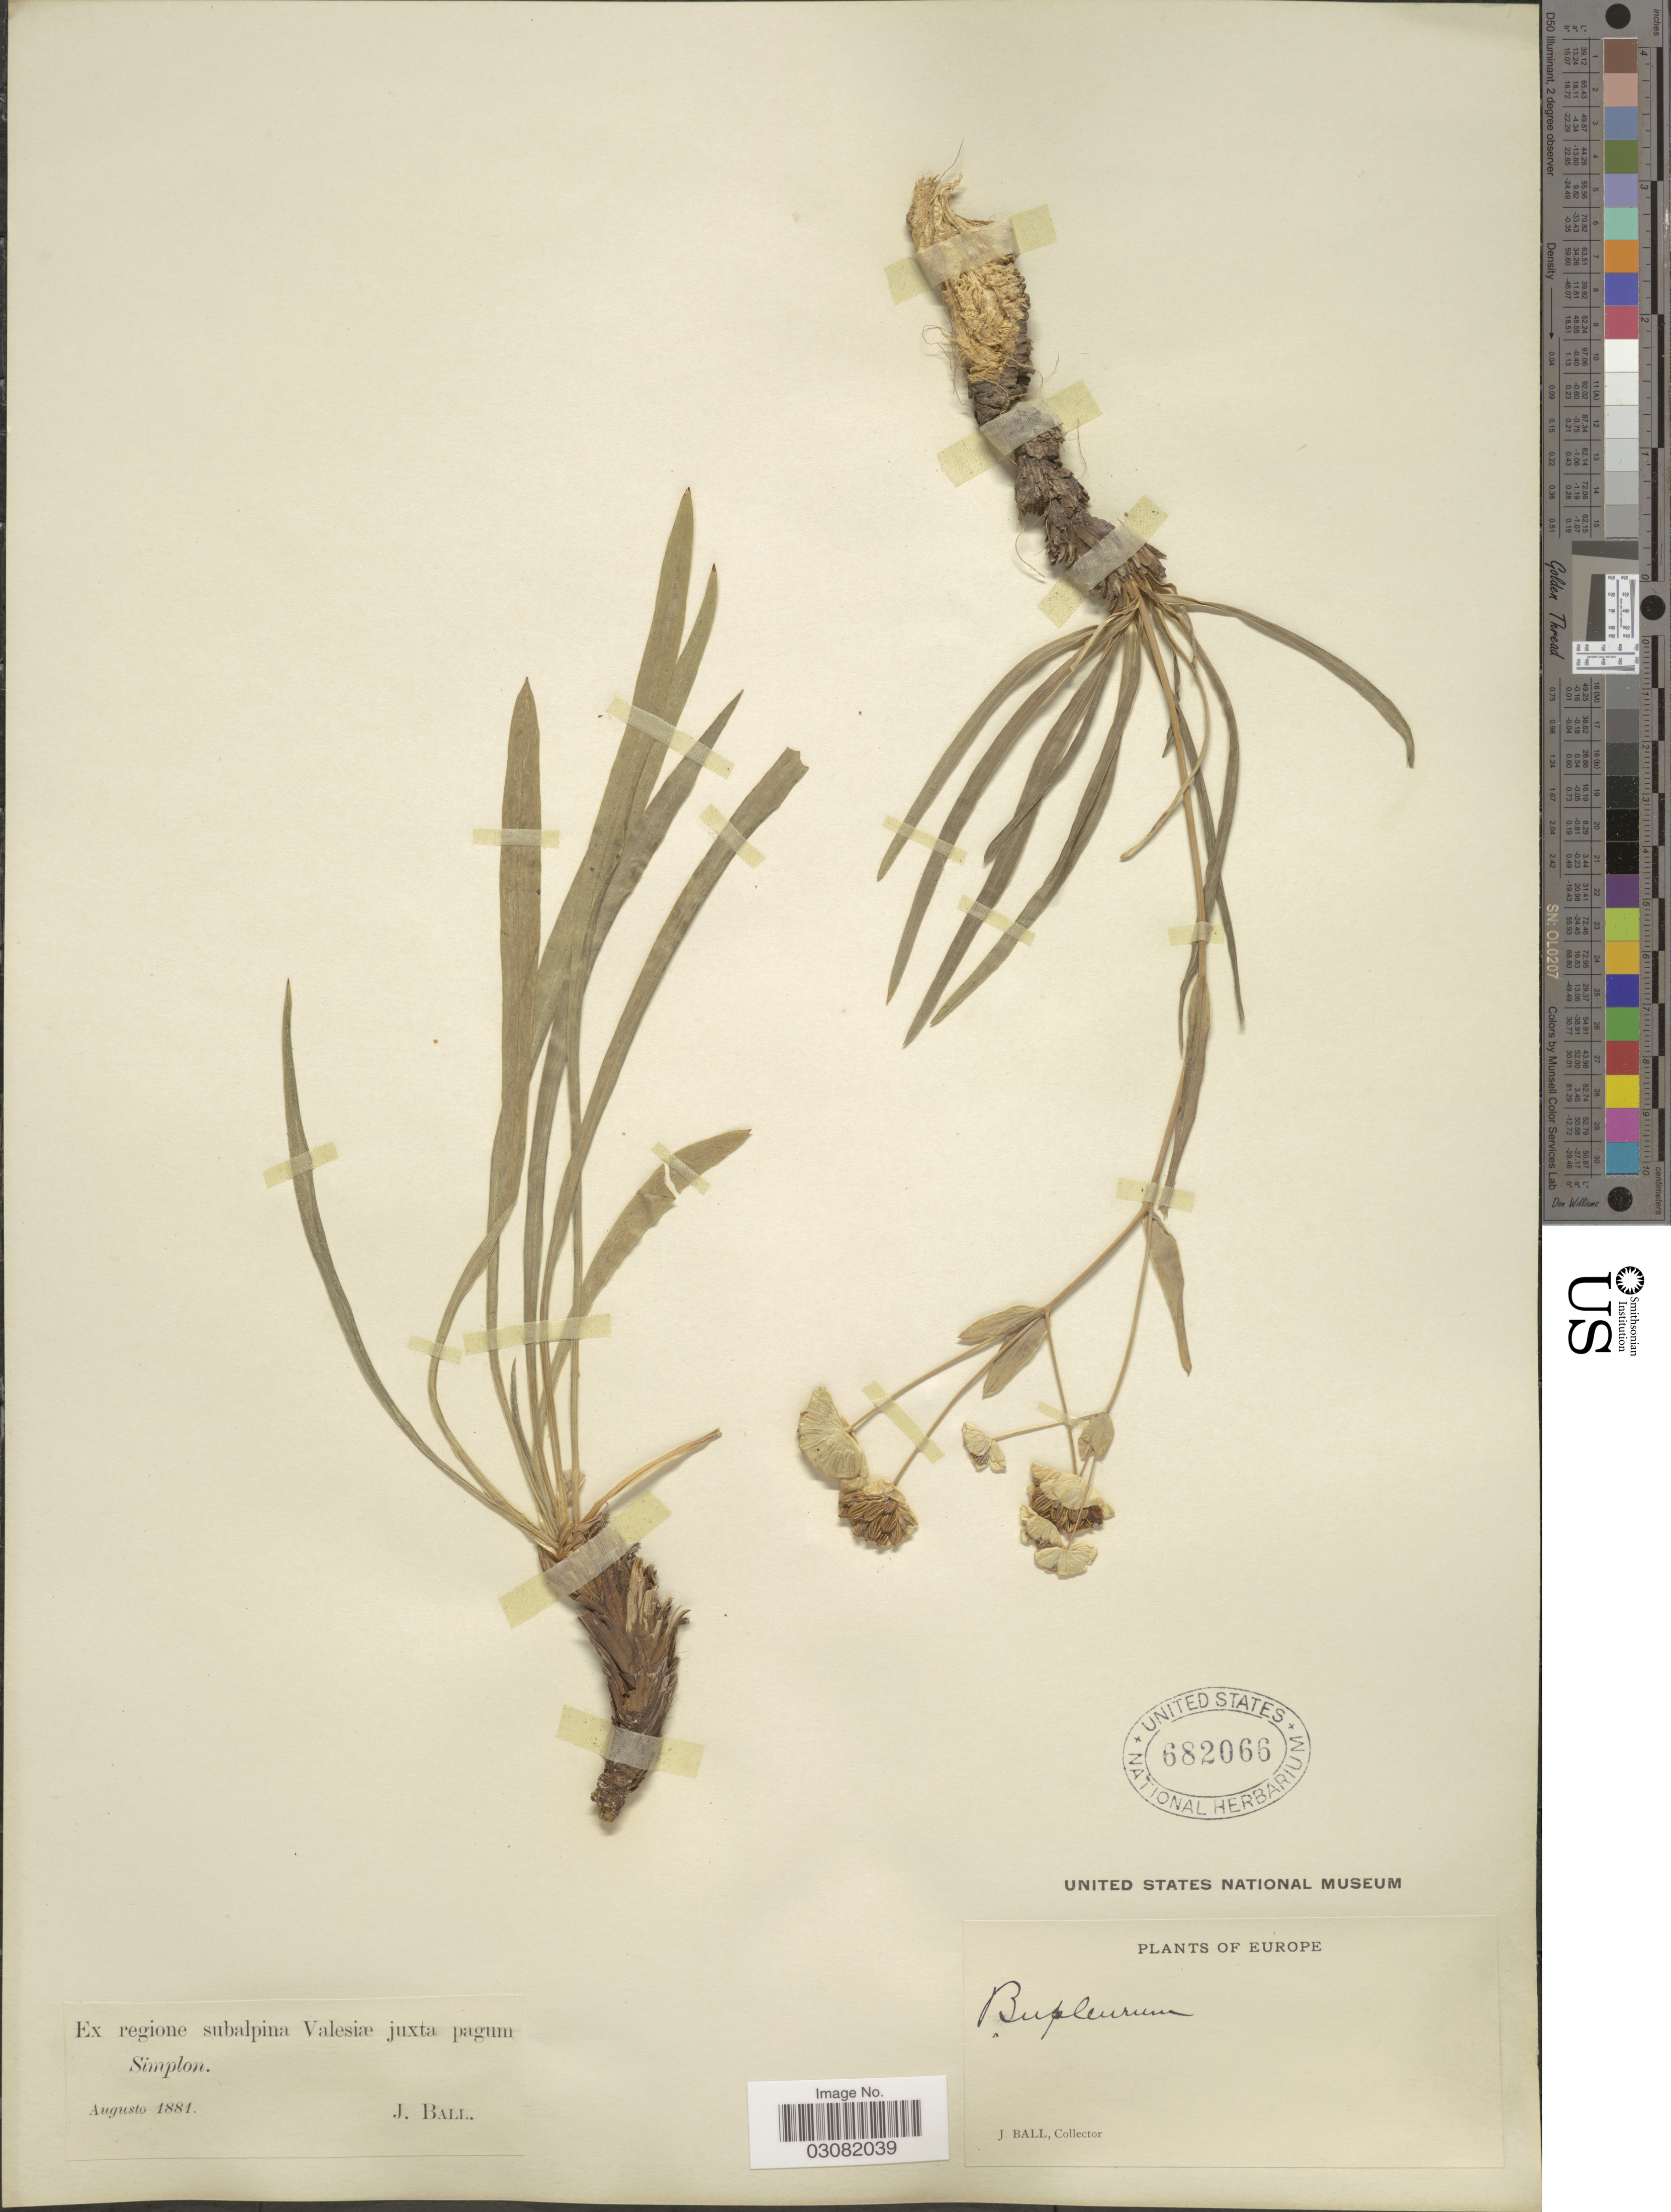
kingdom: Plantae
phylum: Tracheophyta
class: Magnoliopsida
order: Apiales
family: Apiaceae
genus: Bupleurum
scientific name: Bupleurum sp.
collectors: J. Ball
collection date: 1881-08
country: Switzerland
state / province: Valais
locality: Europe. Ex regione subalpina Valesiæ juxta pagum Simplon.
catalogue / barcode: US 682066